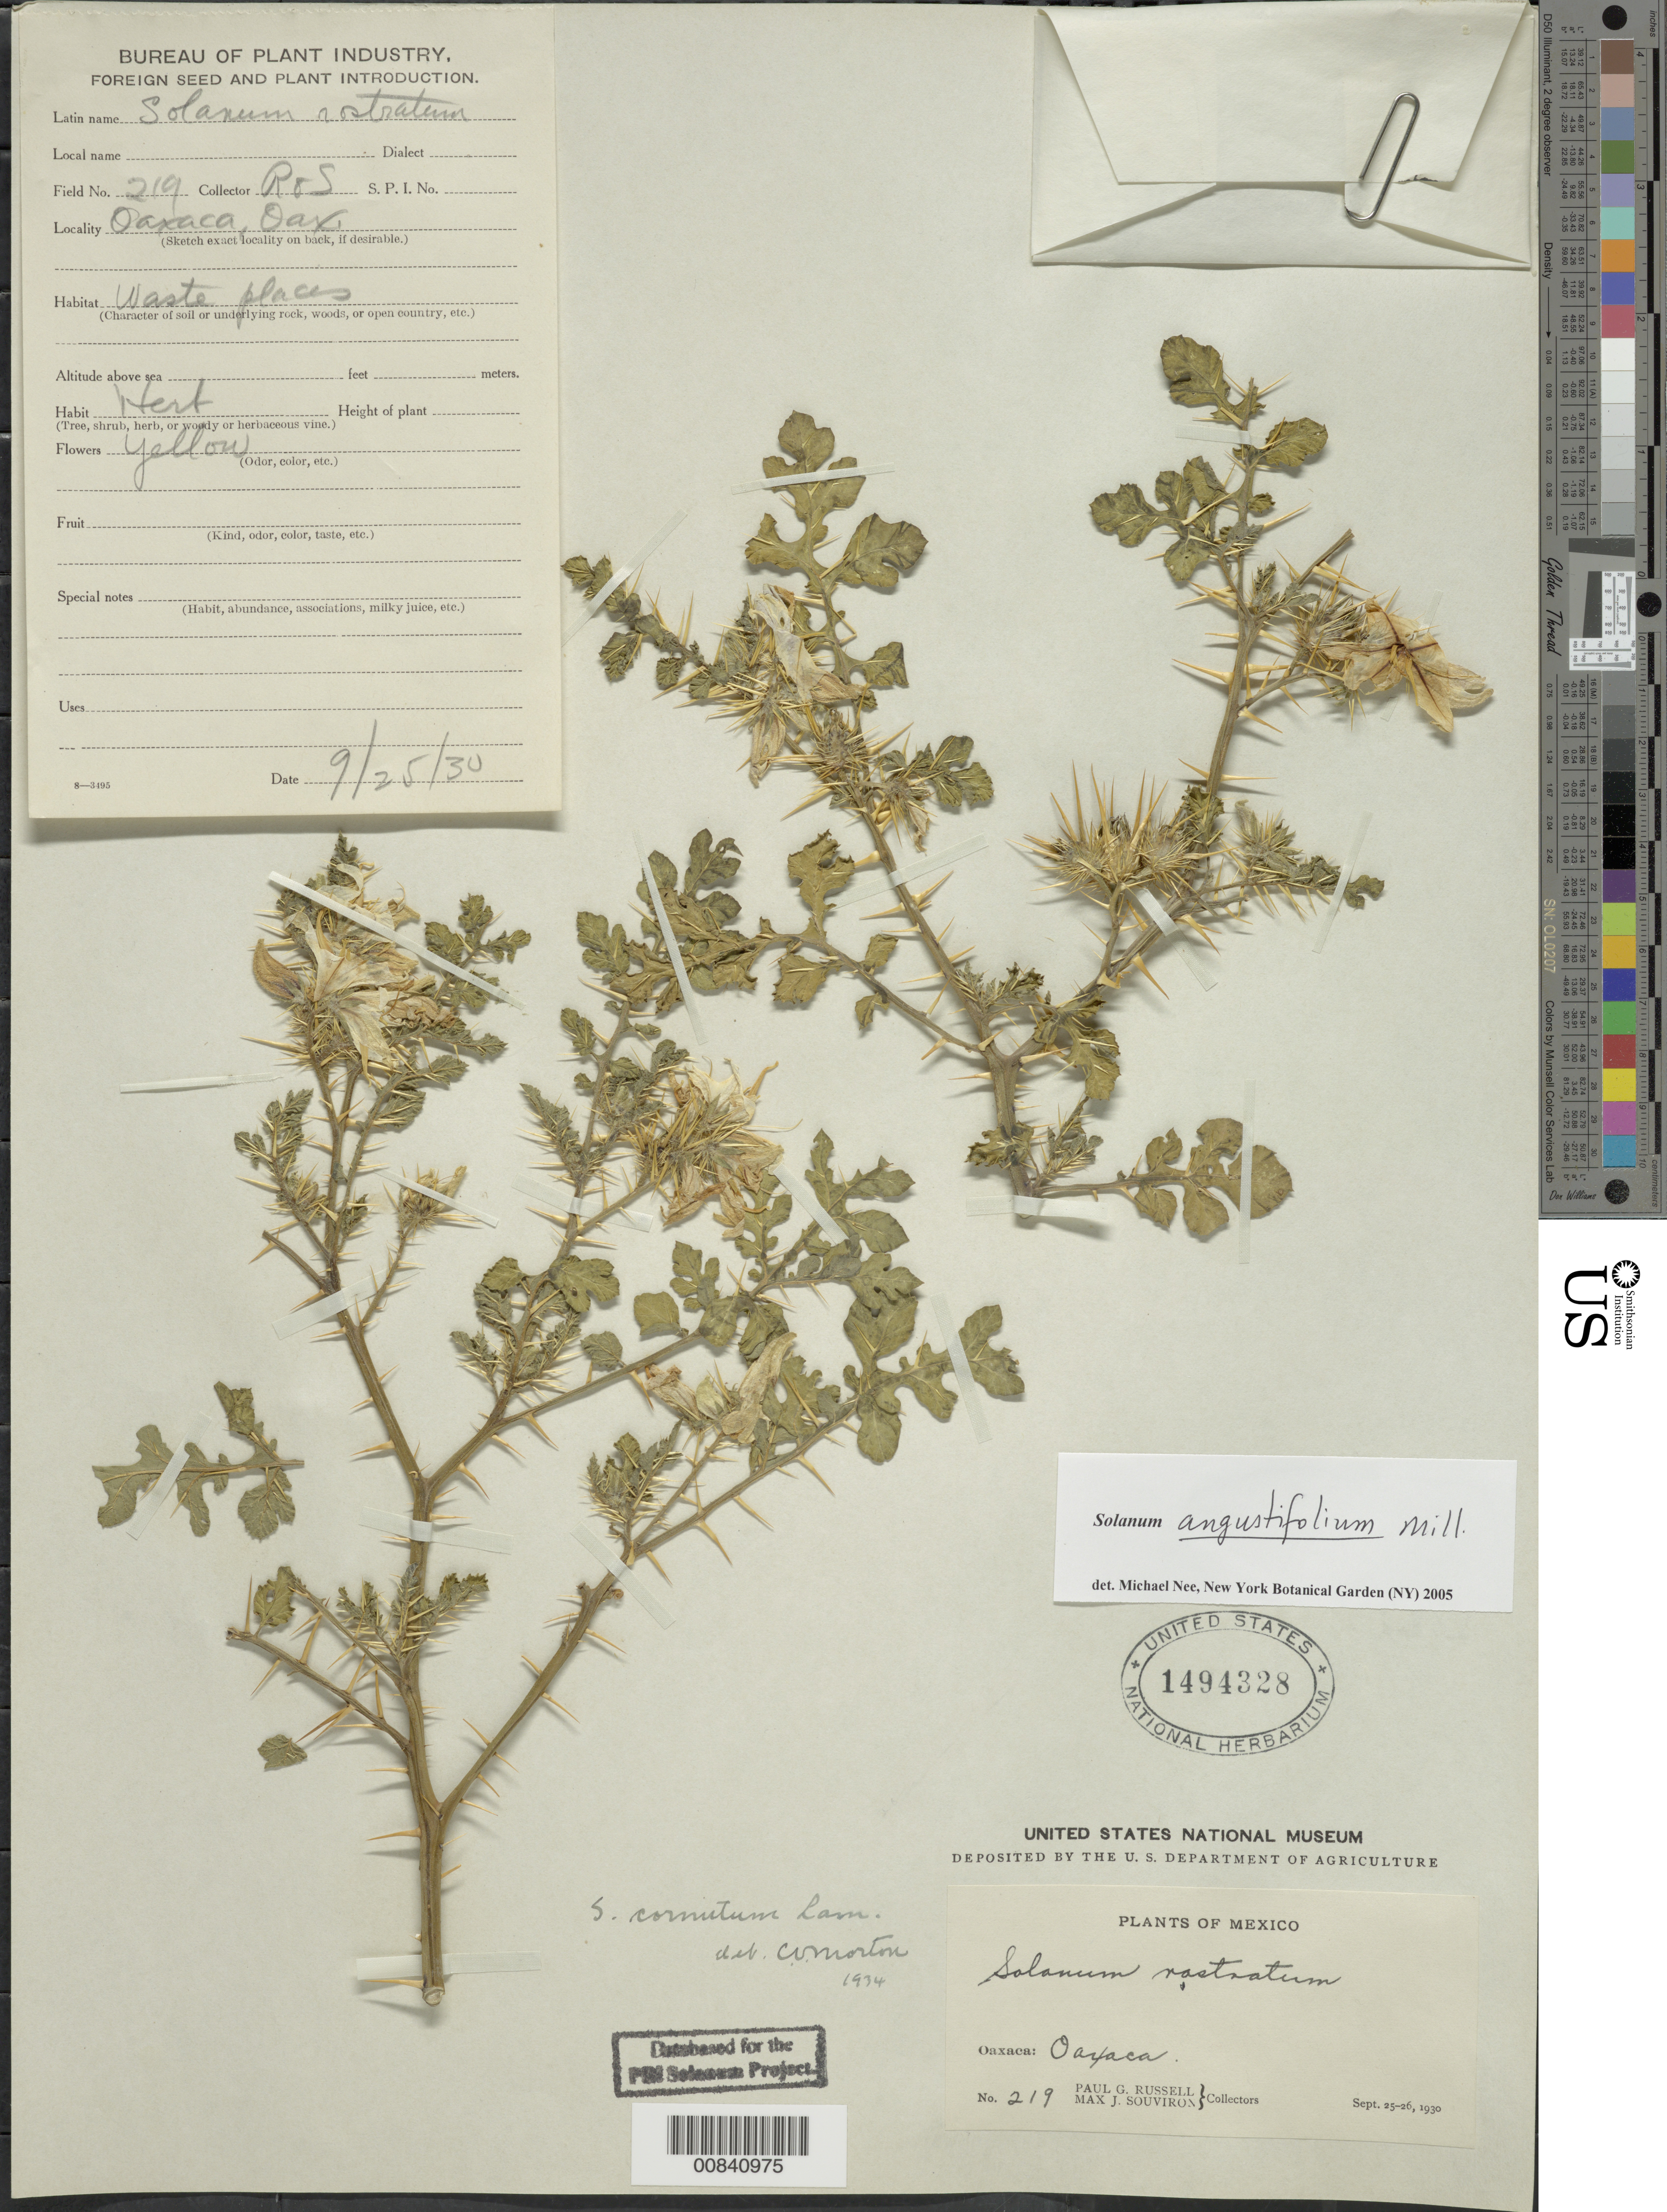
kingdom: Plantae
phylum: Tracheophyta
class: Magnoliopsida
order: Solanales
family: Solanaceae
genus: Solanum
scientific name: Solanum angustifolium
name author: Mill.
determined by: Nee, Michael H.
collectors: P. G. Russell & M. J. Souviron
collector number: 219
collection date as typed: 25 Sep 1930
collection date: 1930-09-25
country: Mexico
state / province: Oaxaca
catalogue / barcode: US 1494328